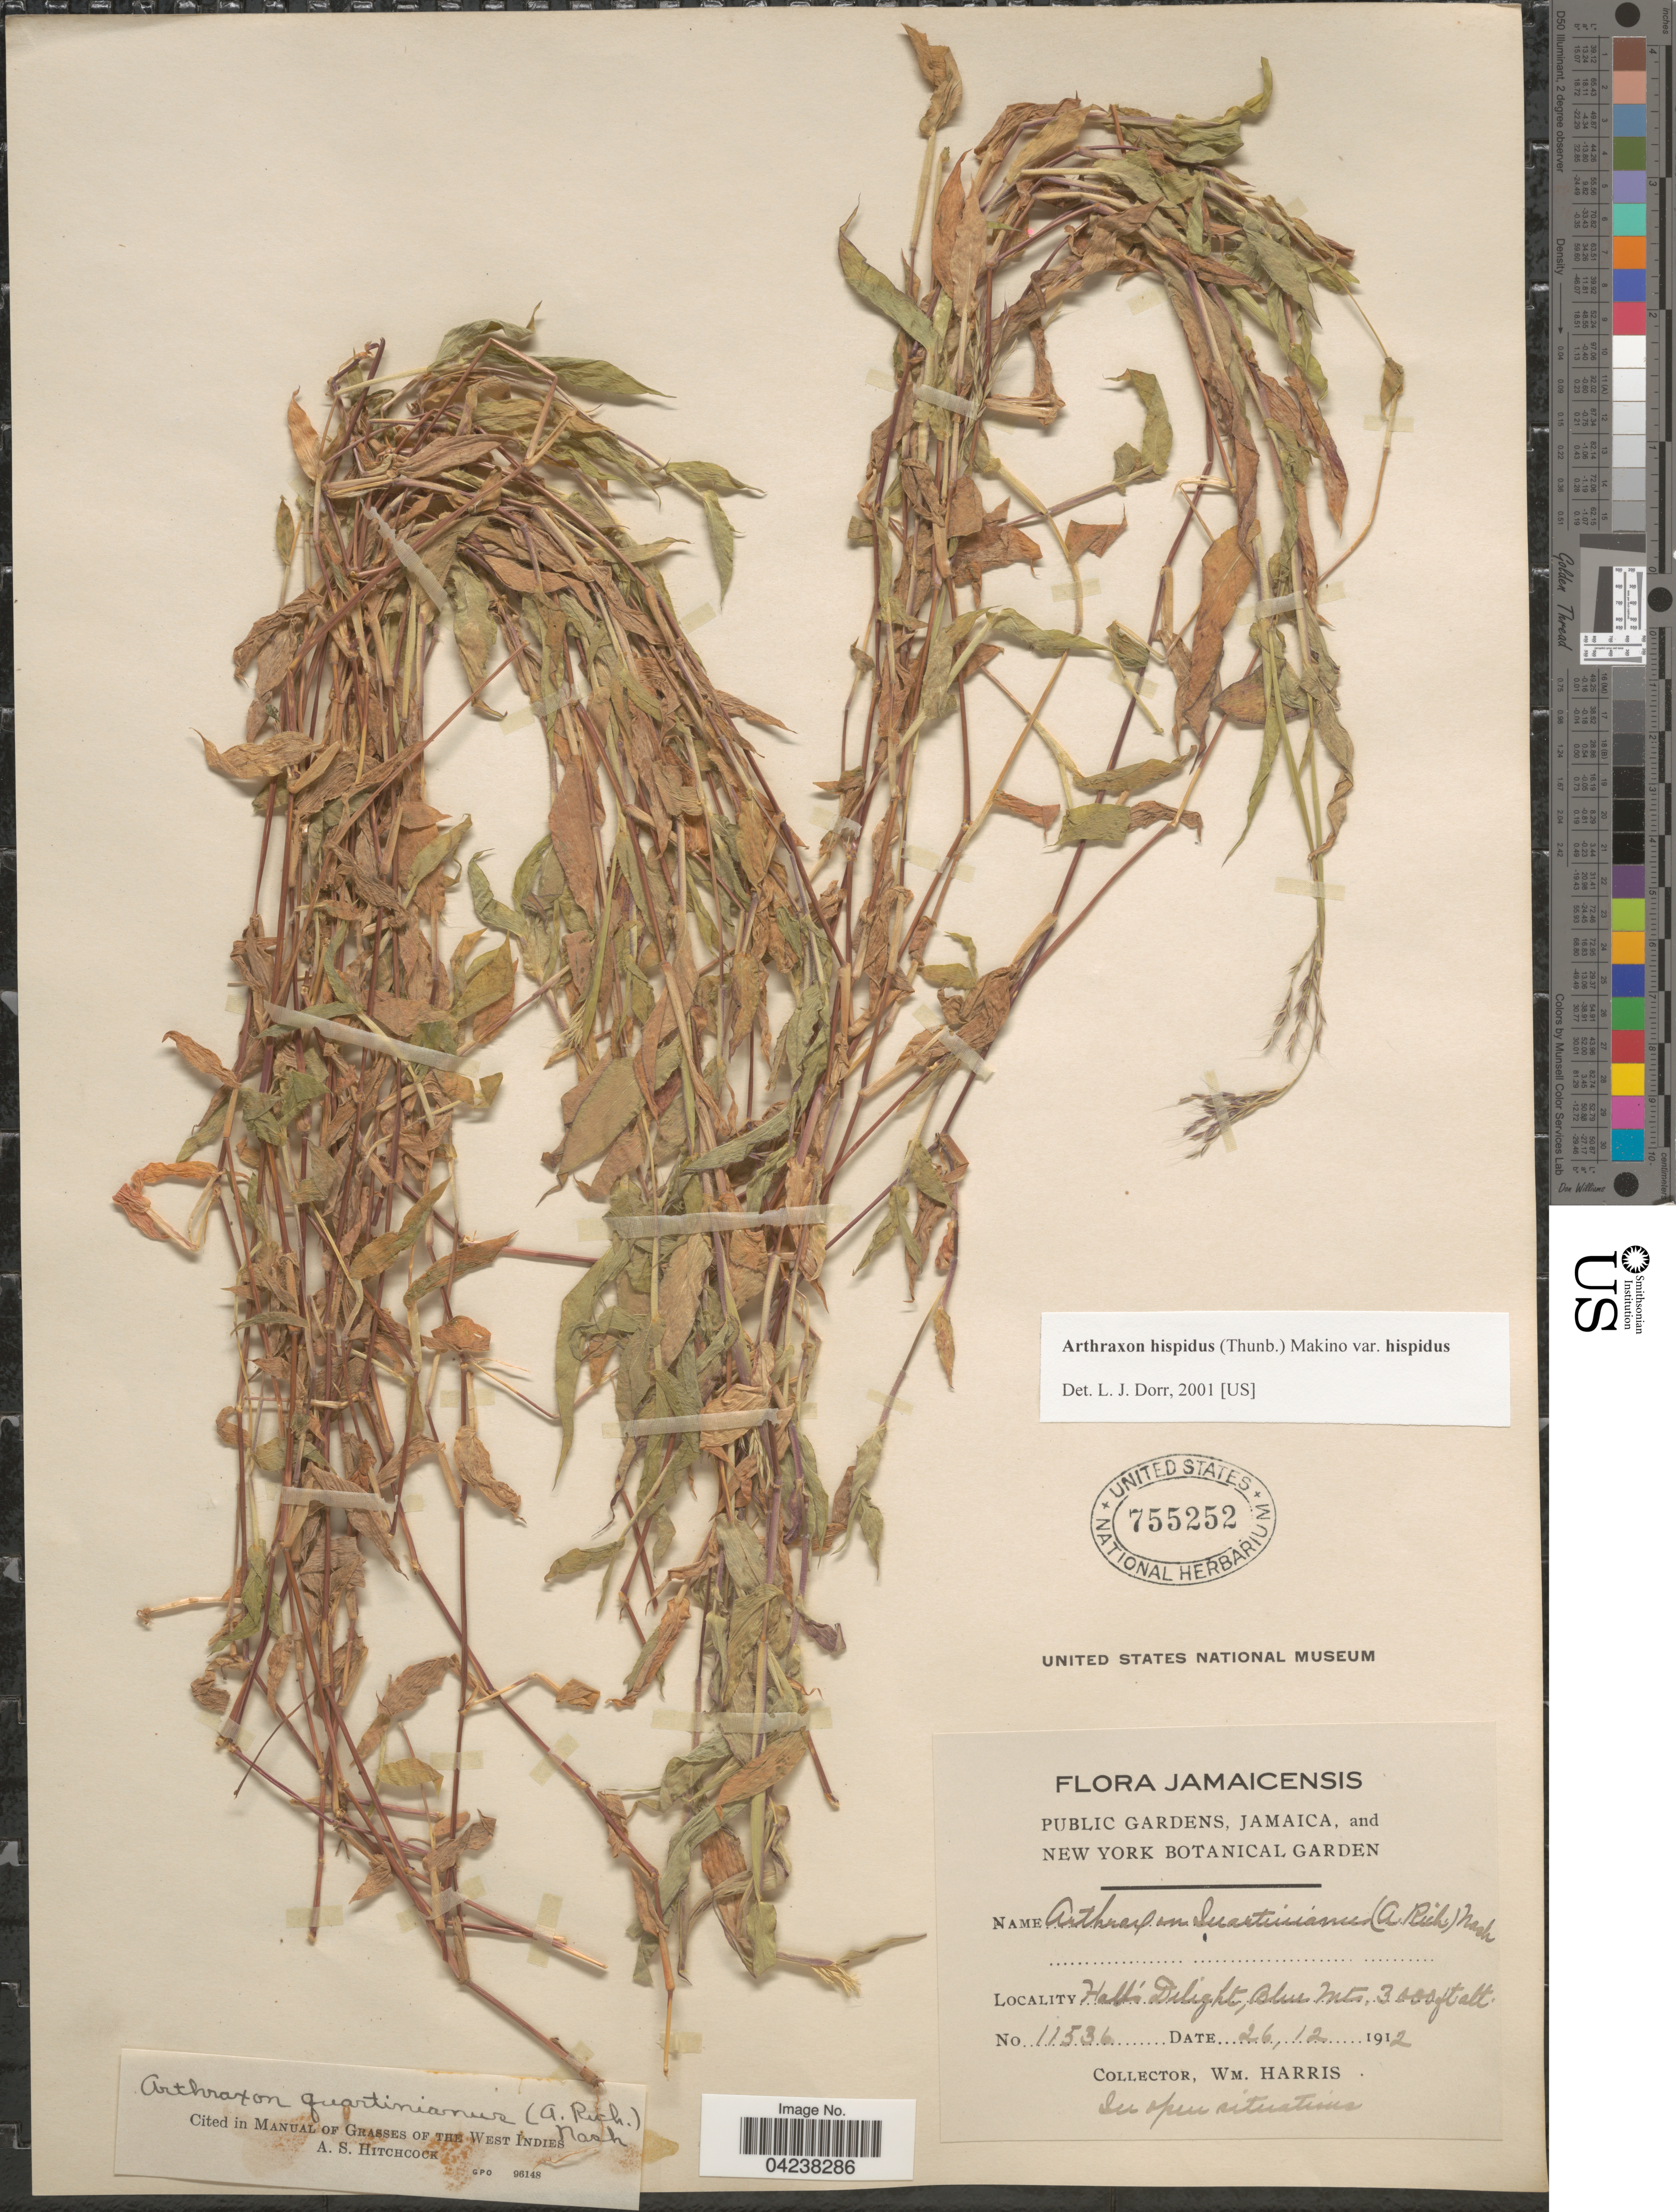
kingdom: Plantae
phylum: Tracheophyta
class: Liliopsida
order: Poales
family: Poaceae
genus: Arthraxon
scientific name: Arthraxon hispidus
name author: (Thunb.) Makino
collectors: W. H. Harris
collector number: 11536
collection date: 1912-12-26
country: Jamaica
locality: Halls's Delight, Blue Mts.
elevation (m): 914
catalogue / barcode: US 755252